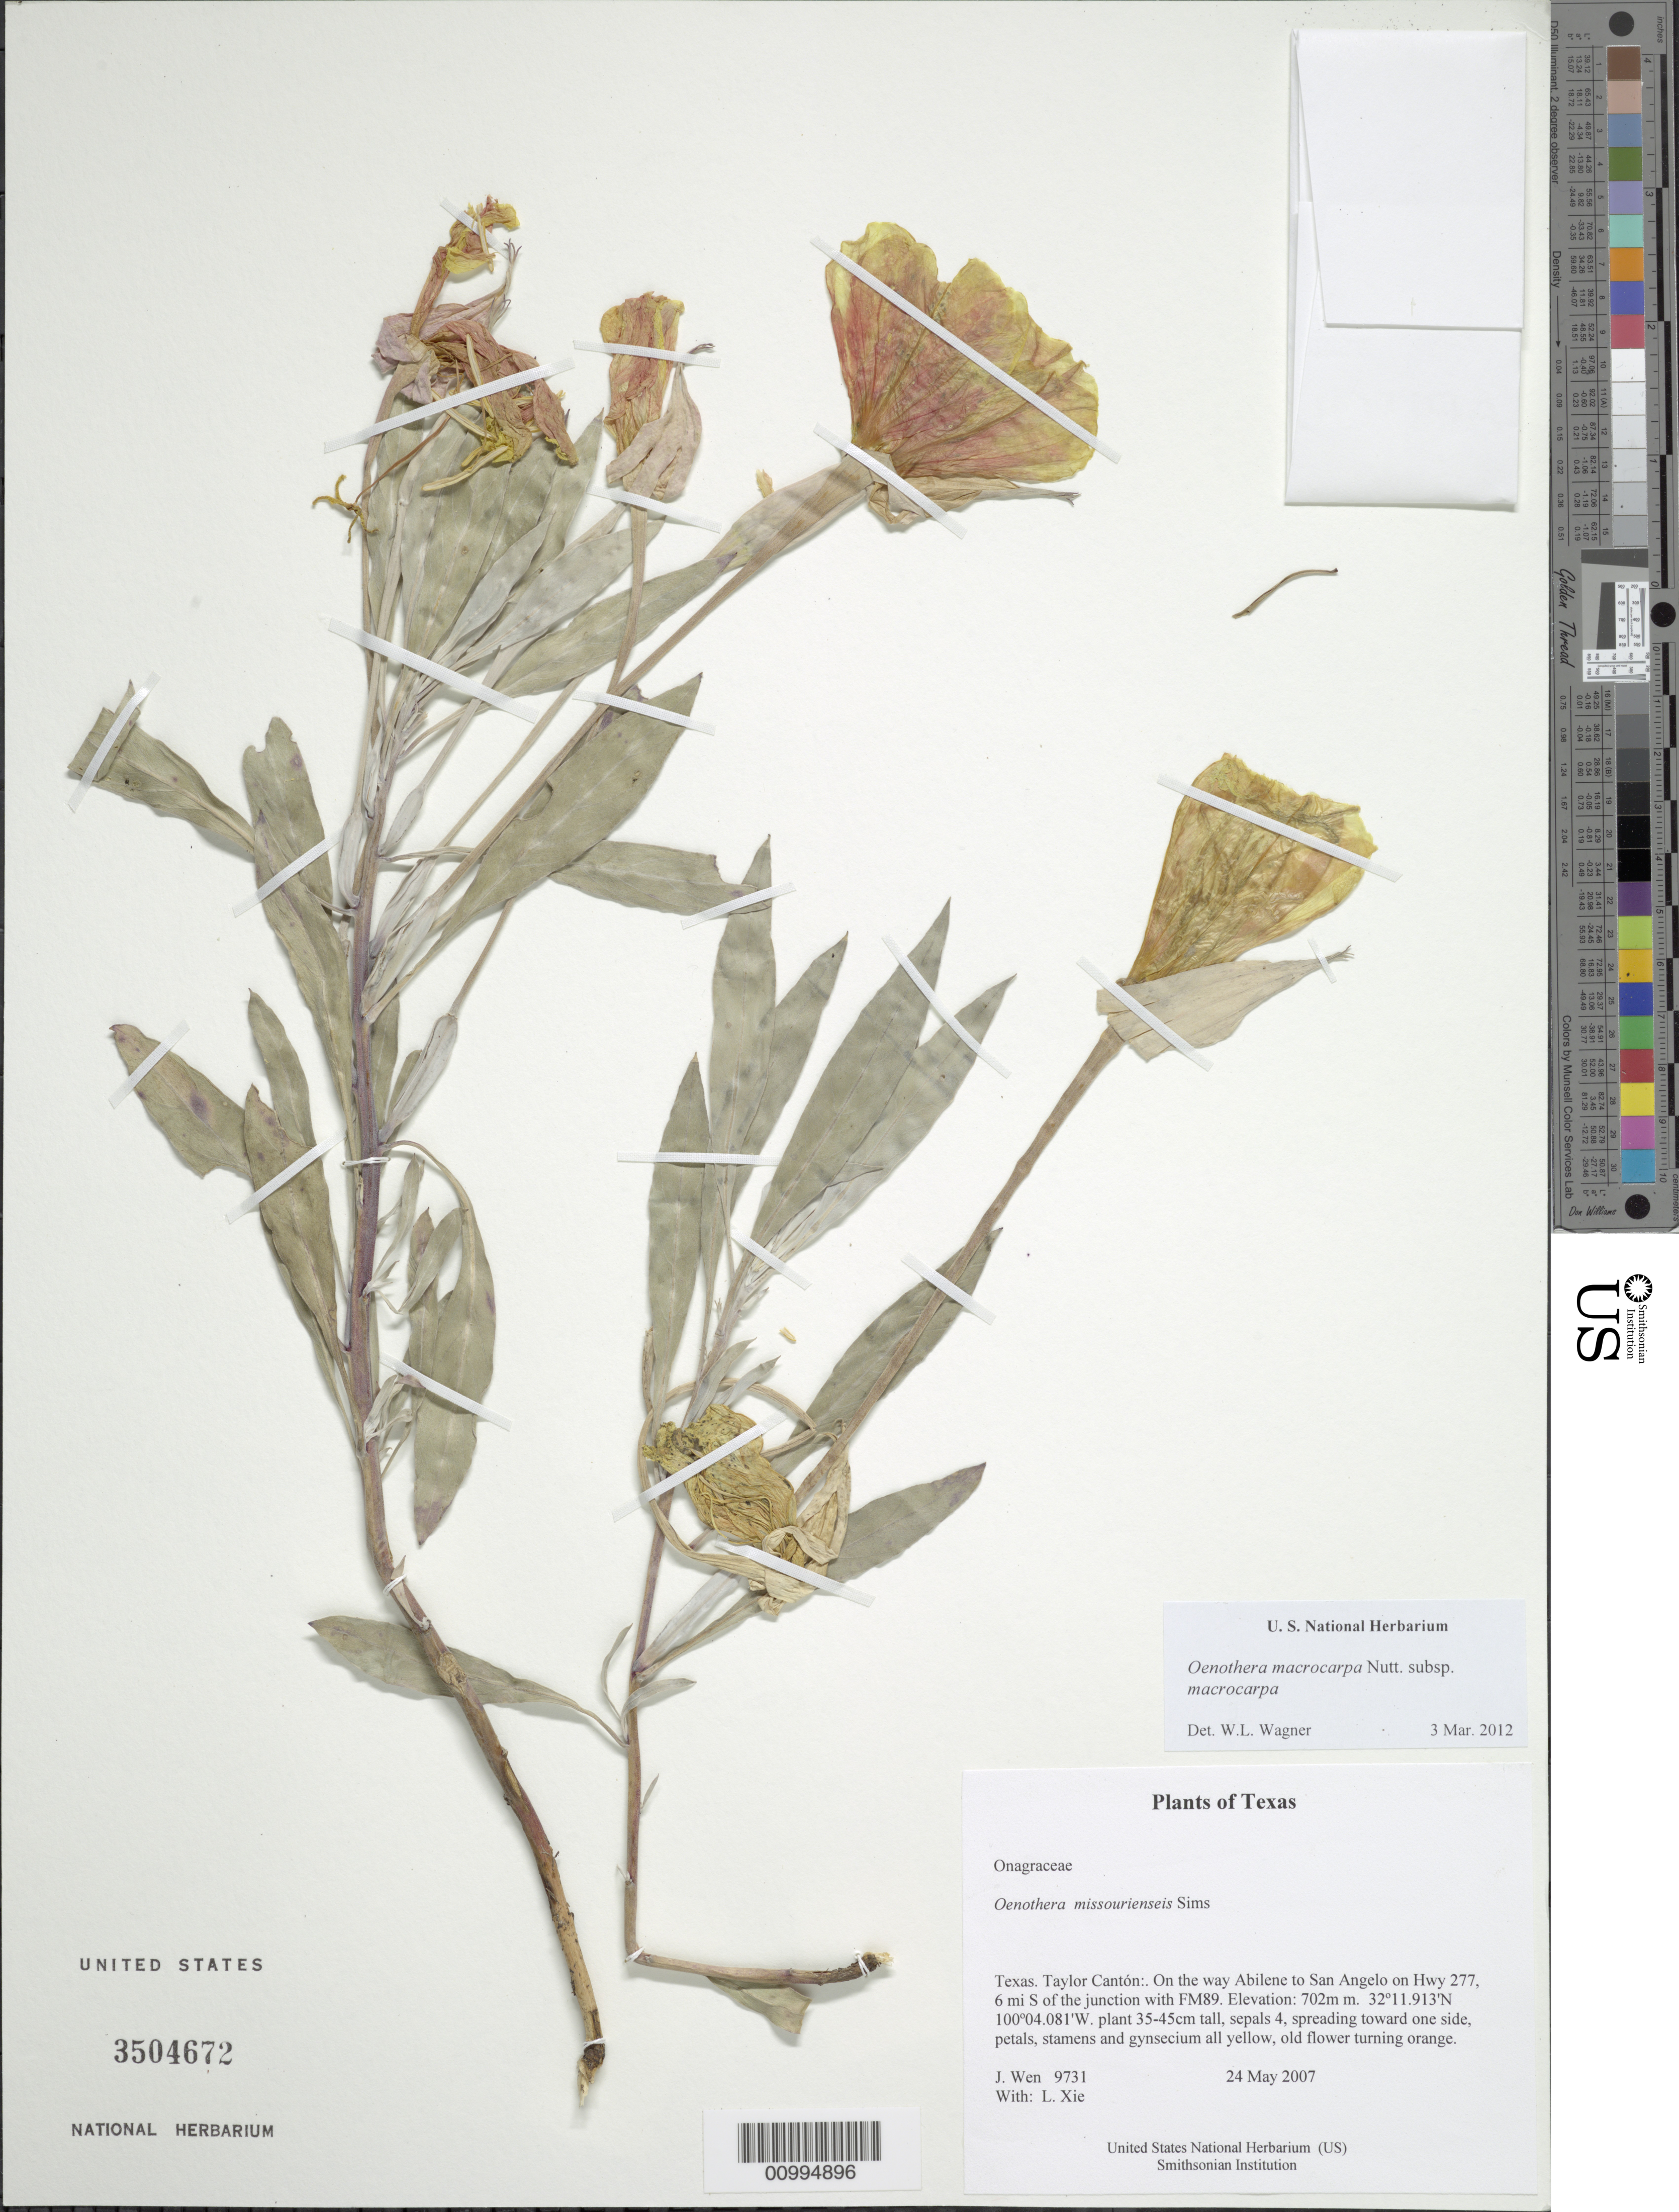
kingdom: Plantae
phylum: Tracheophyta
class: Magnoliopsida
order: Myrtales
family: Onagraceae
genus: Oenothera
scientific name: Oenothera macrocarpa subsp. macrocarpa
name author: Nutt.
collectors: J. Wen & L. Xie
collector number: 9731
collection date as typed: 24 May 2007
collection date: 2007-05-24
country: United States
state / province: Texas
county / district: Taylor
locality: On the way Abilene to San Angelo on Hwy 277, 6 mi S of the junction with FM89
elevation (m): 702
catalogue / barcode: US 3504672